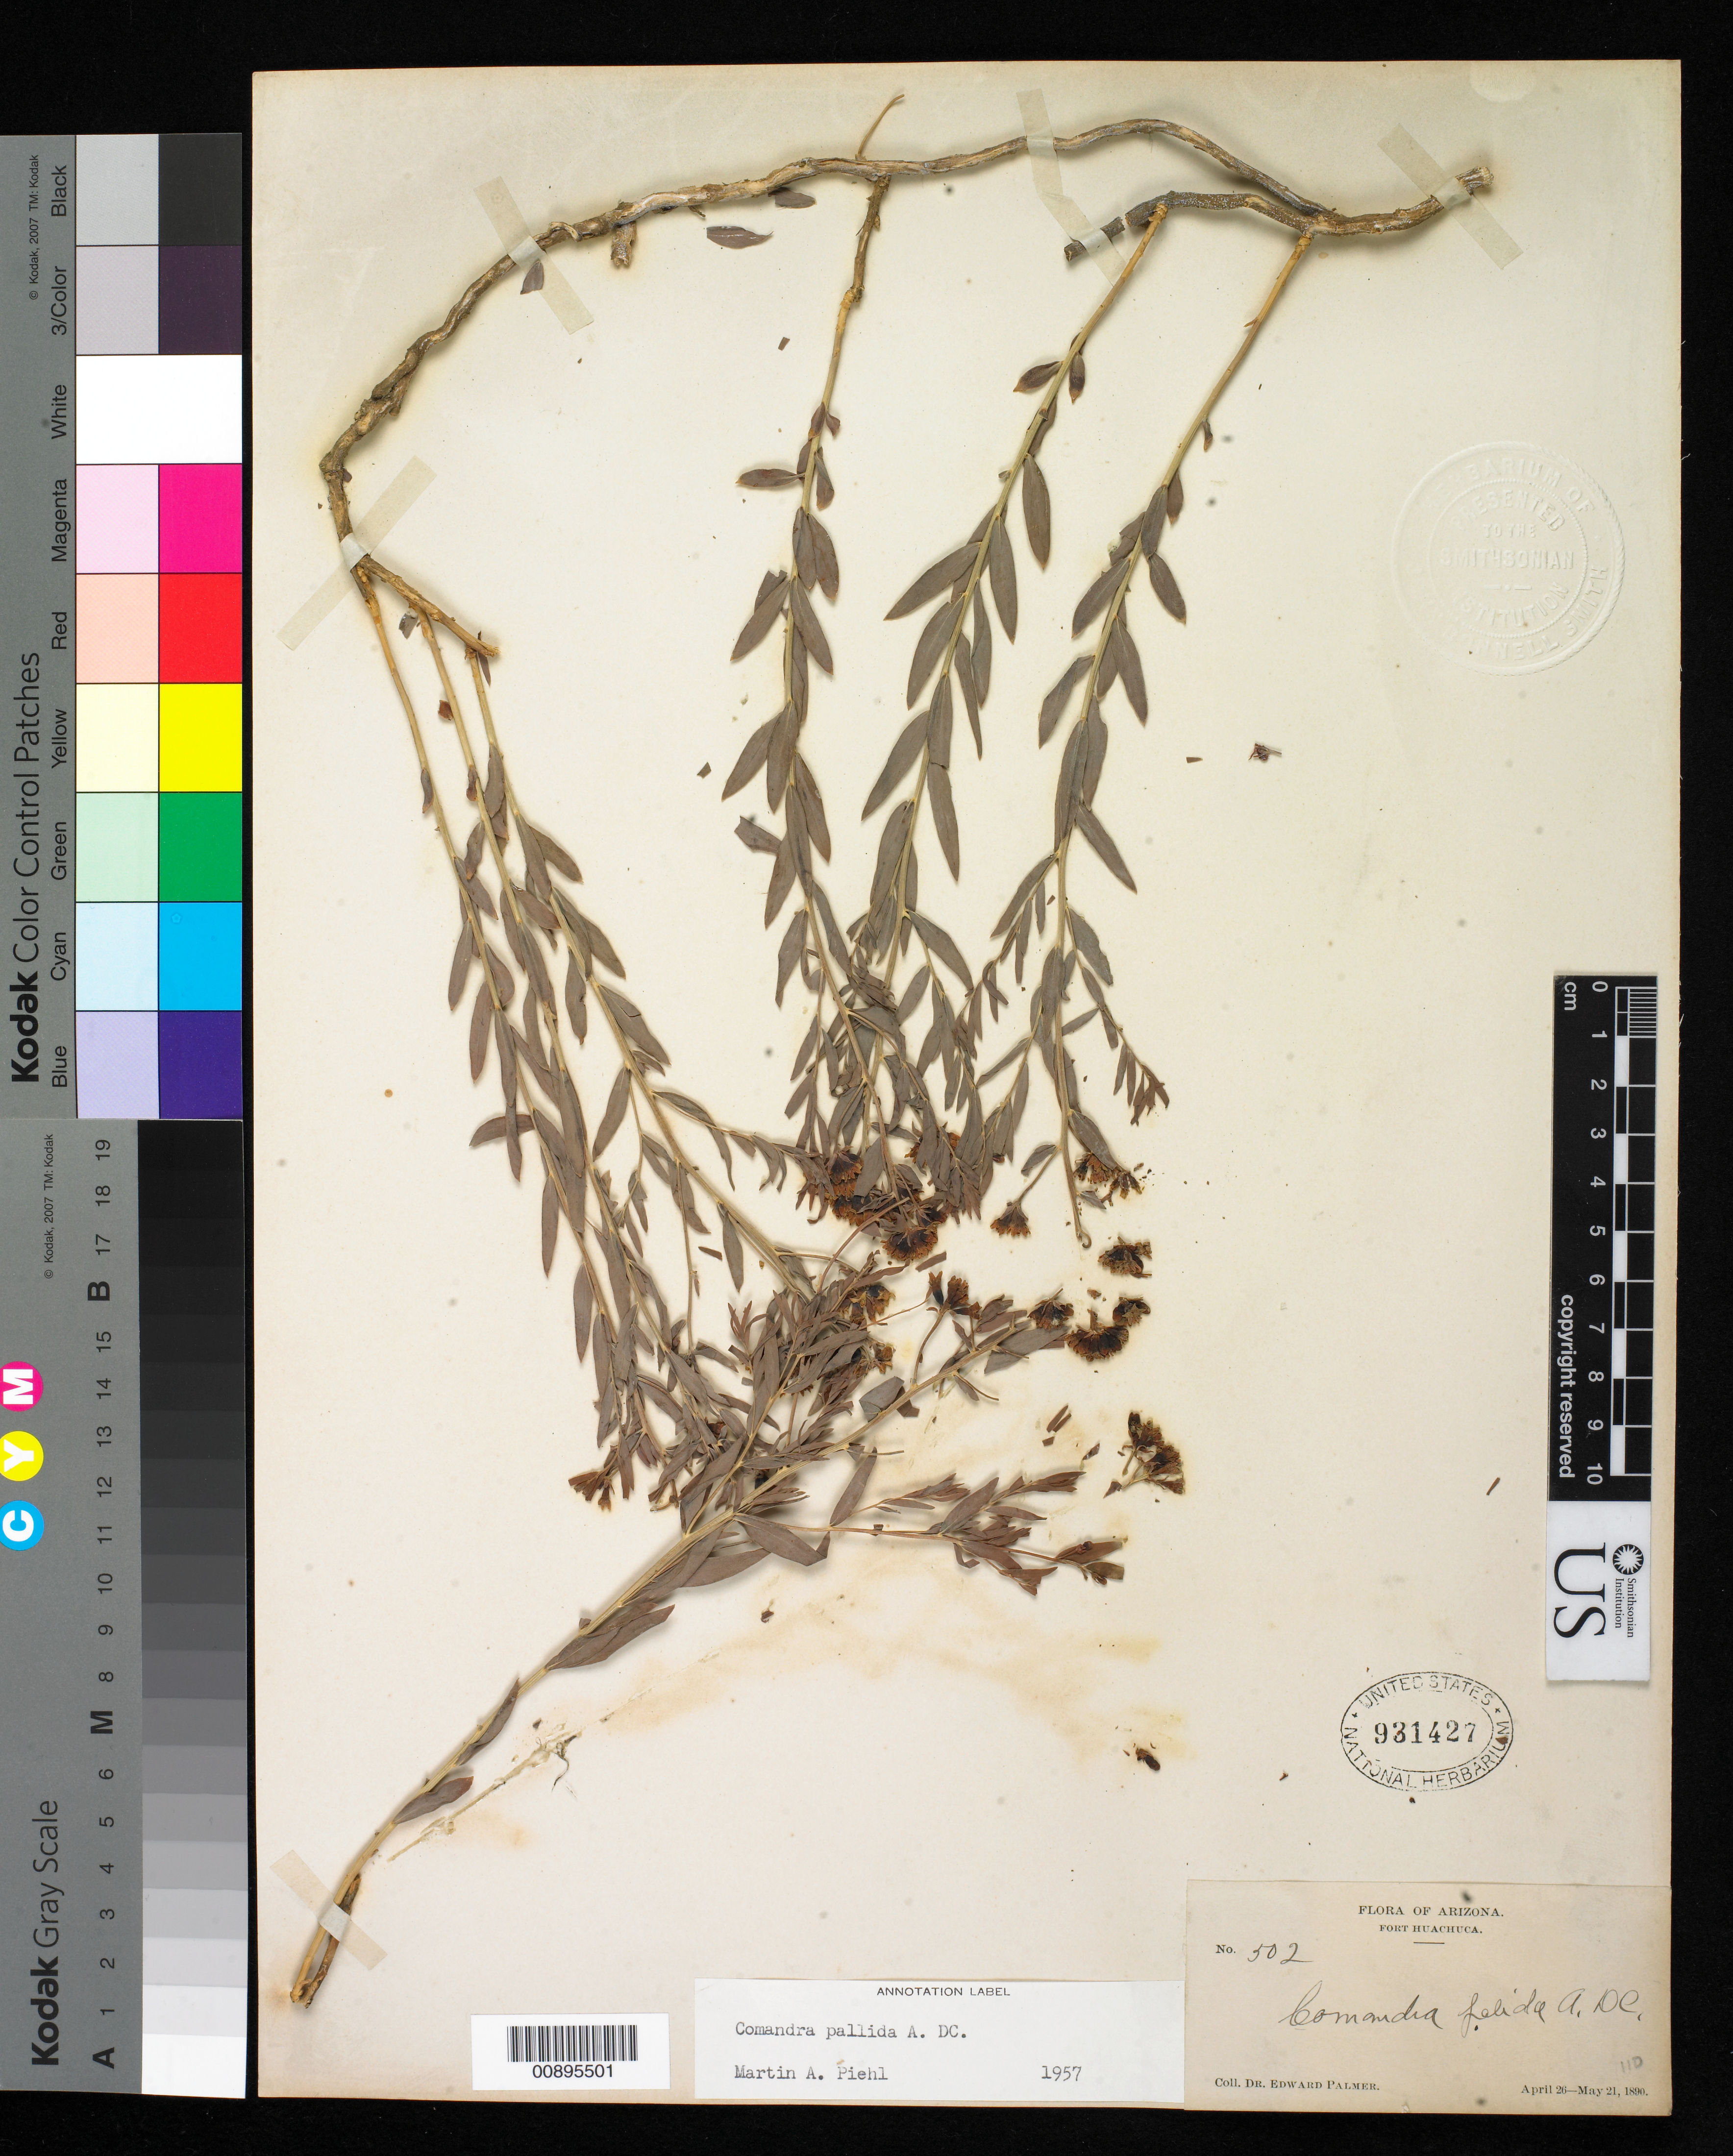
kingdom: Plantae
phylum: Tracheophyta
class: Magnoliopsida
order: Santalales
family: Comandraceae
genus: Comandra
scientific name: Comandra pallida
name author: A. DC.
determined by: Piehl, M. A.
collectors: E. Palmer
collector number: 502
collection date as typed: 26 Apr 1890 to 21 May 1890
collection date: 1890-04-26/1890-05-21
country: United States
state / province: Arizona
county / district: Cochise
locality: Fort Huachuca.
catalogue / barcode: US 931427